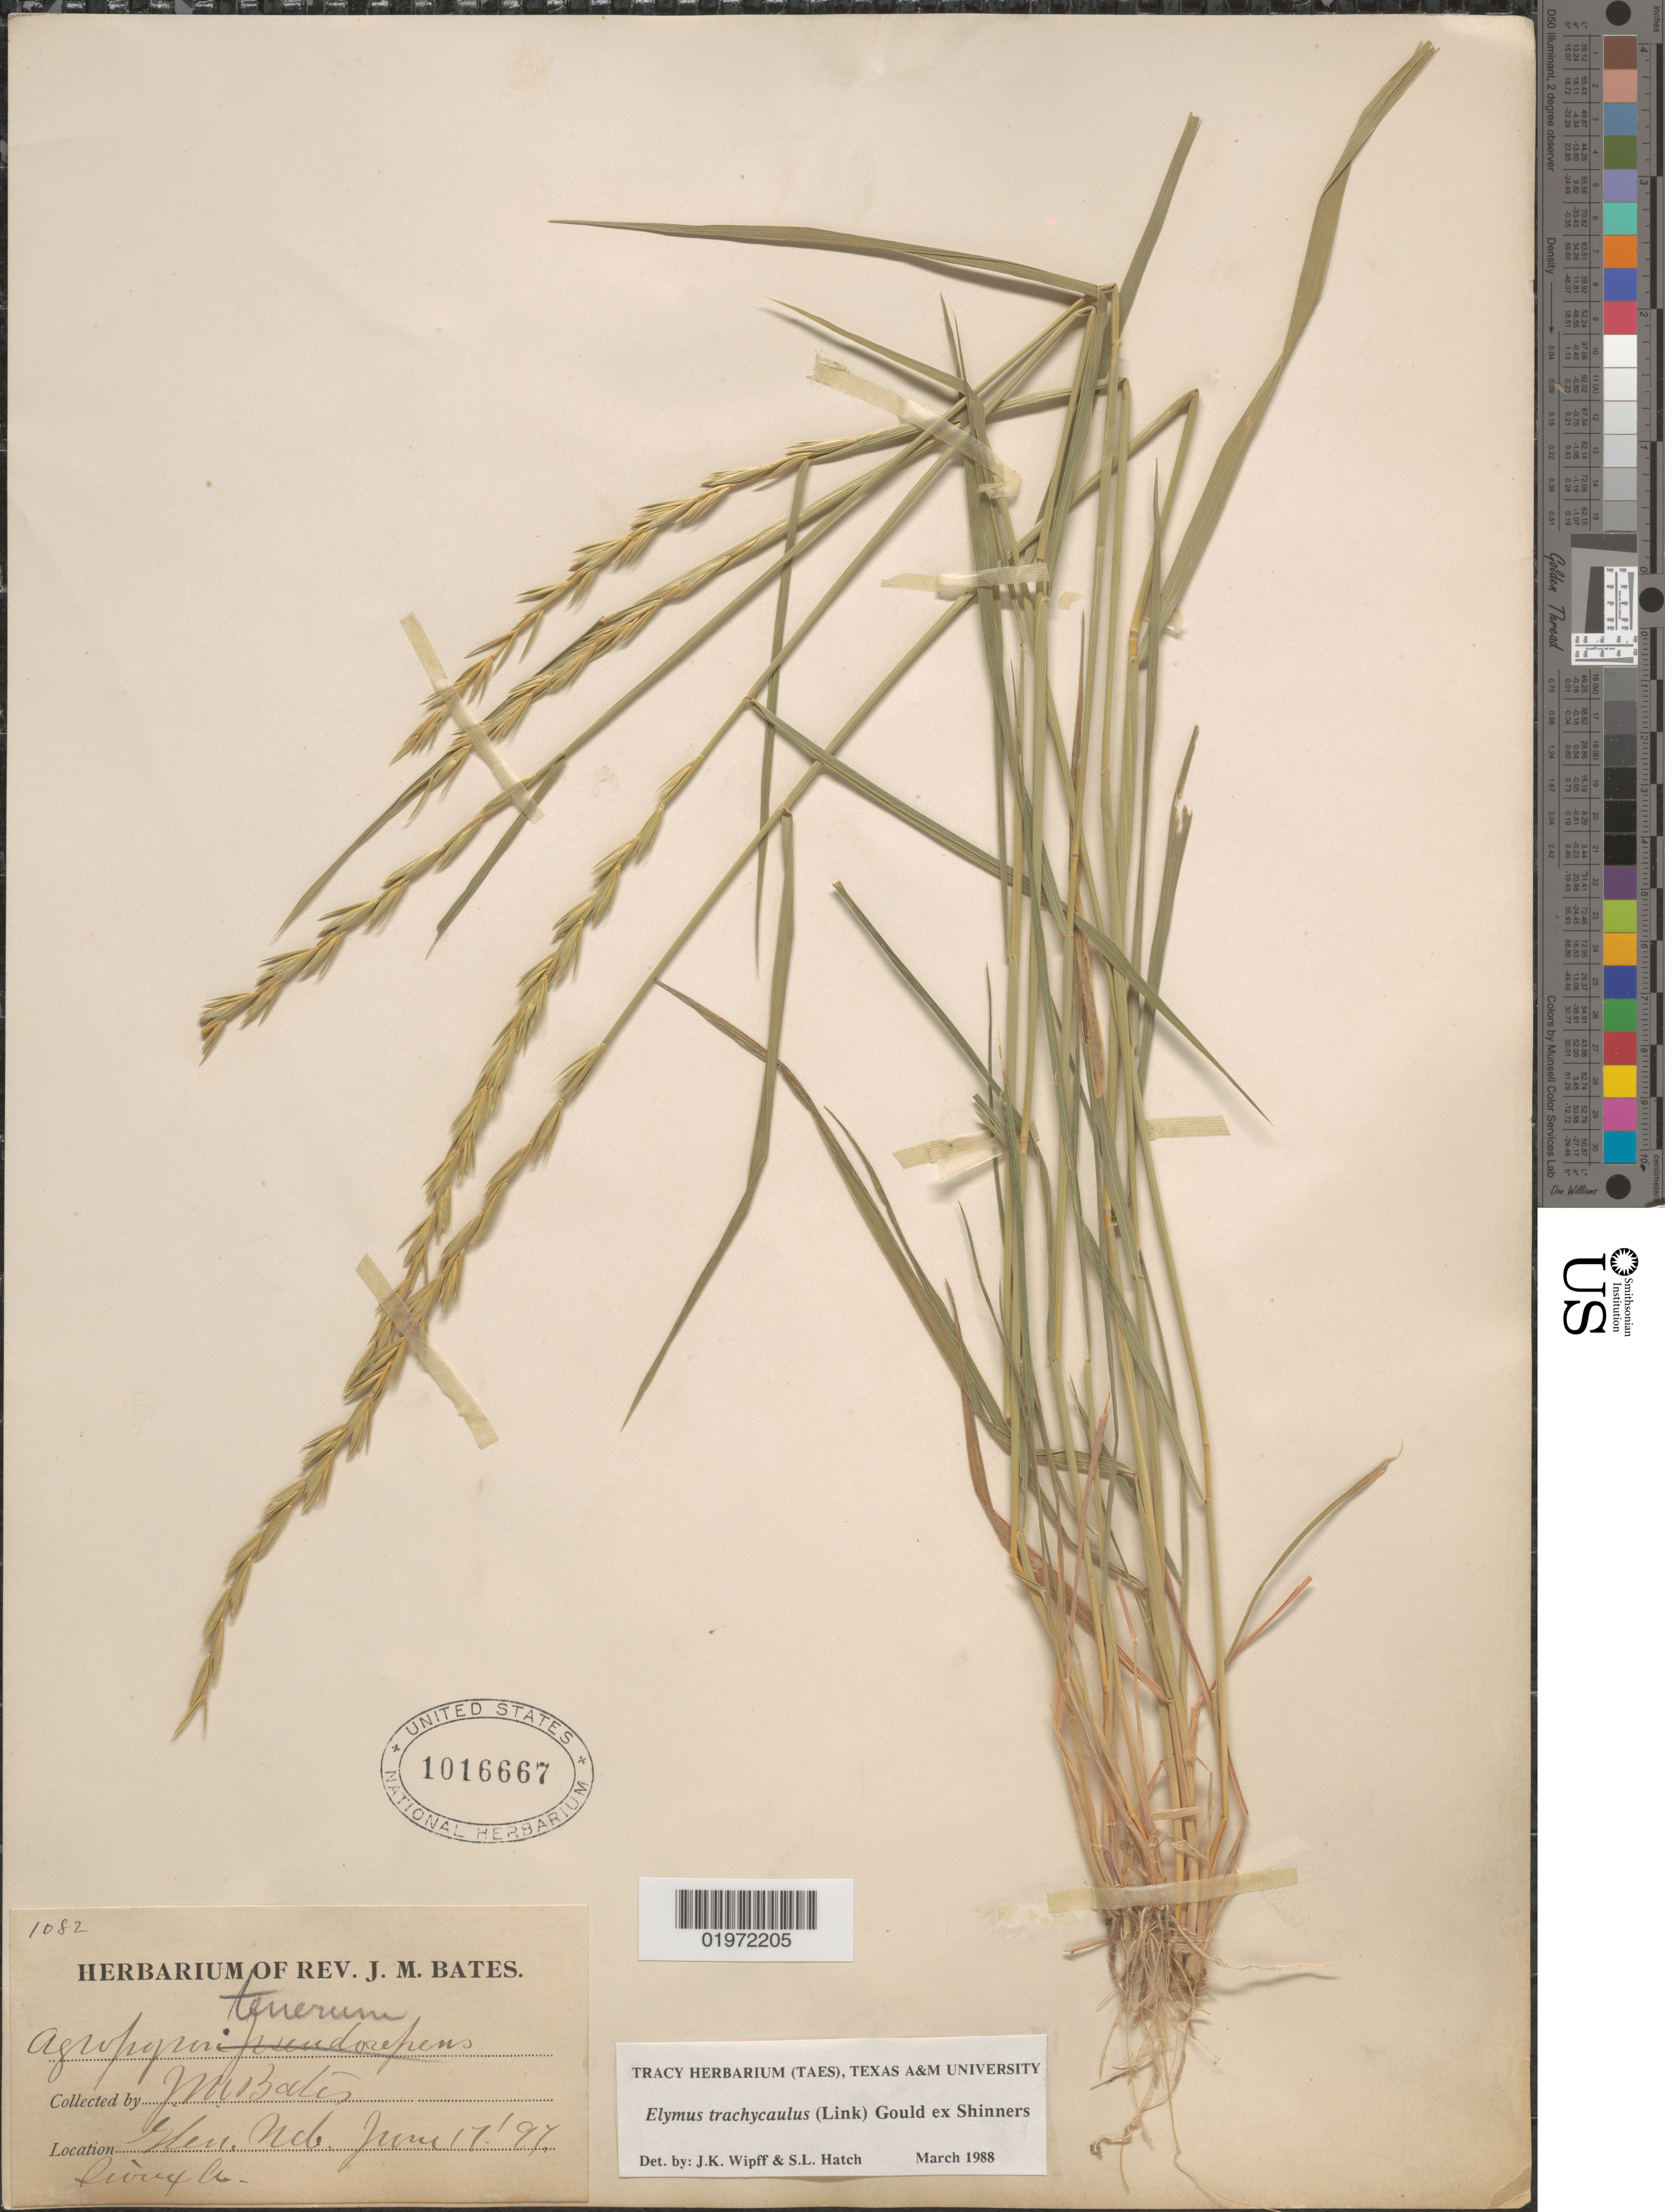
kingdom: Plantae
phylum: Tracheophyta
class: Liliopsida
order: Poales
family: Poaceae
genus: Elymus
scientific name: Elymus trachycaulus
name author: (Link) Gould ex Shinners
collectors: J. Bates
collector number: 1082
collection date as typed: Transcribed d/m/y: 17/6/97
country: United States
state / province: Nebraska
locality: Glen. Sioux Co.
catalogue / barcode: US 1016667